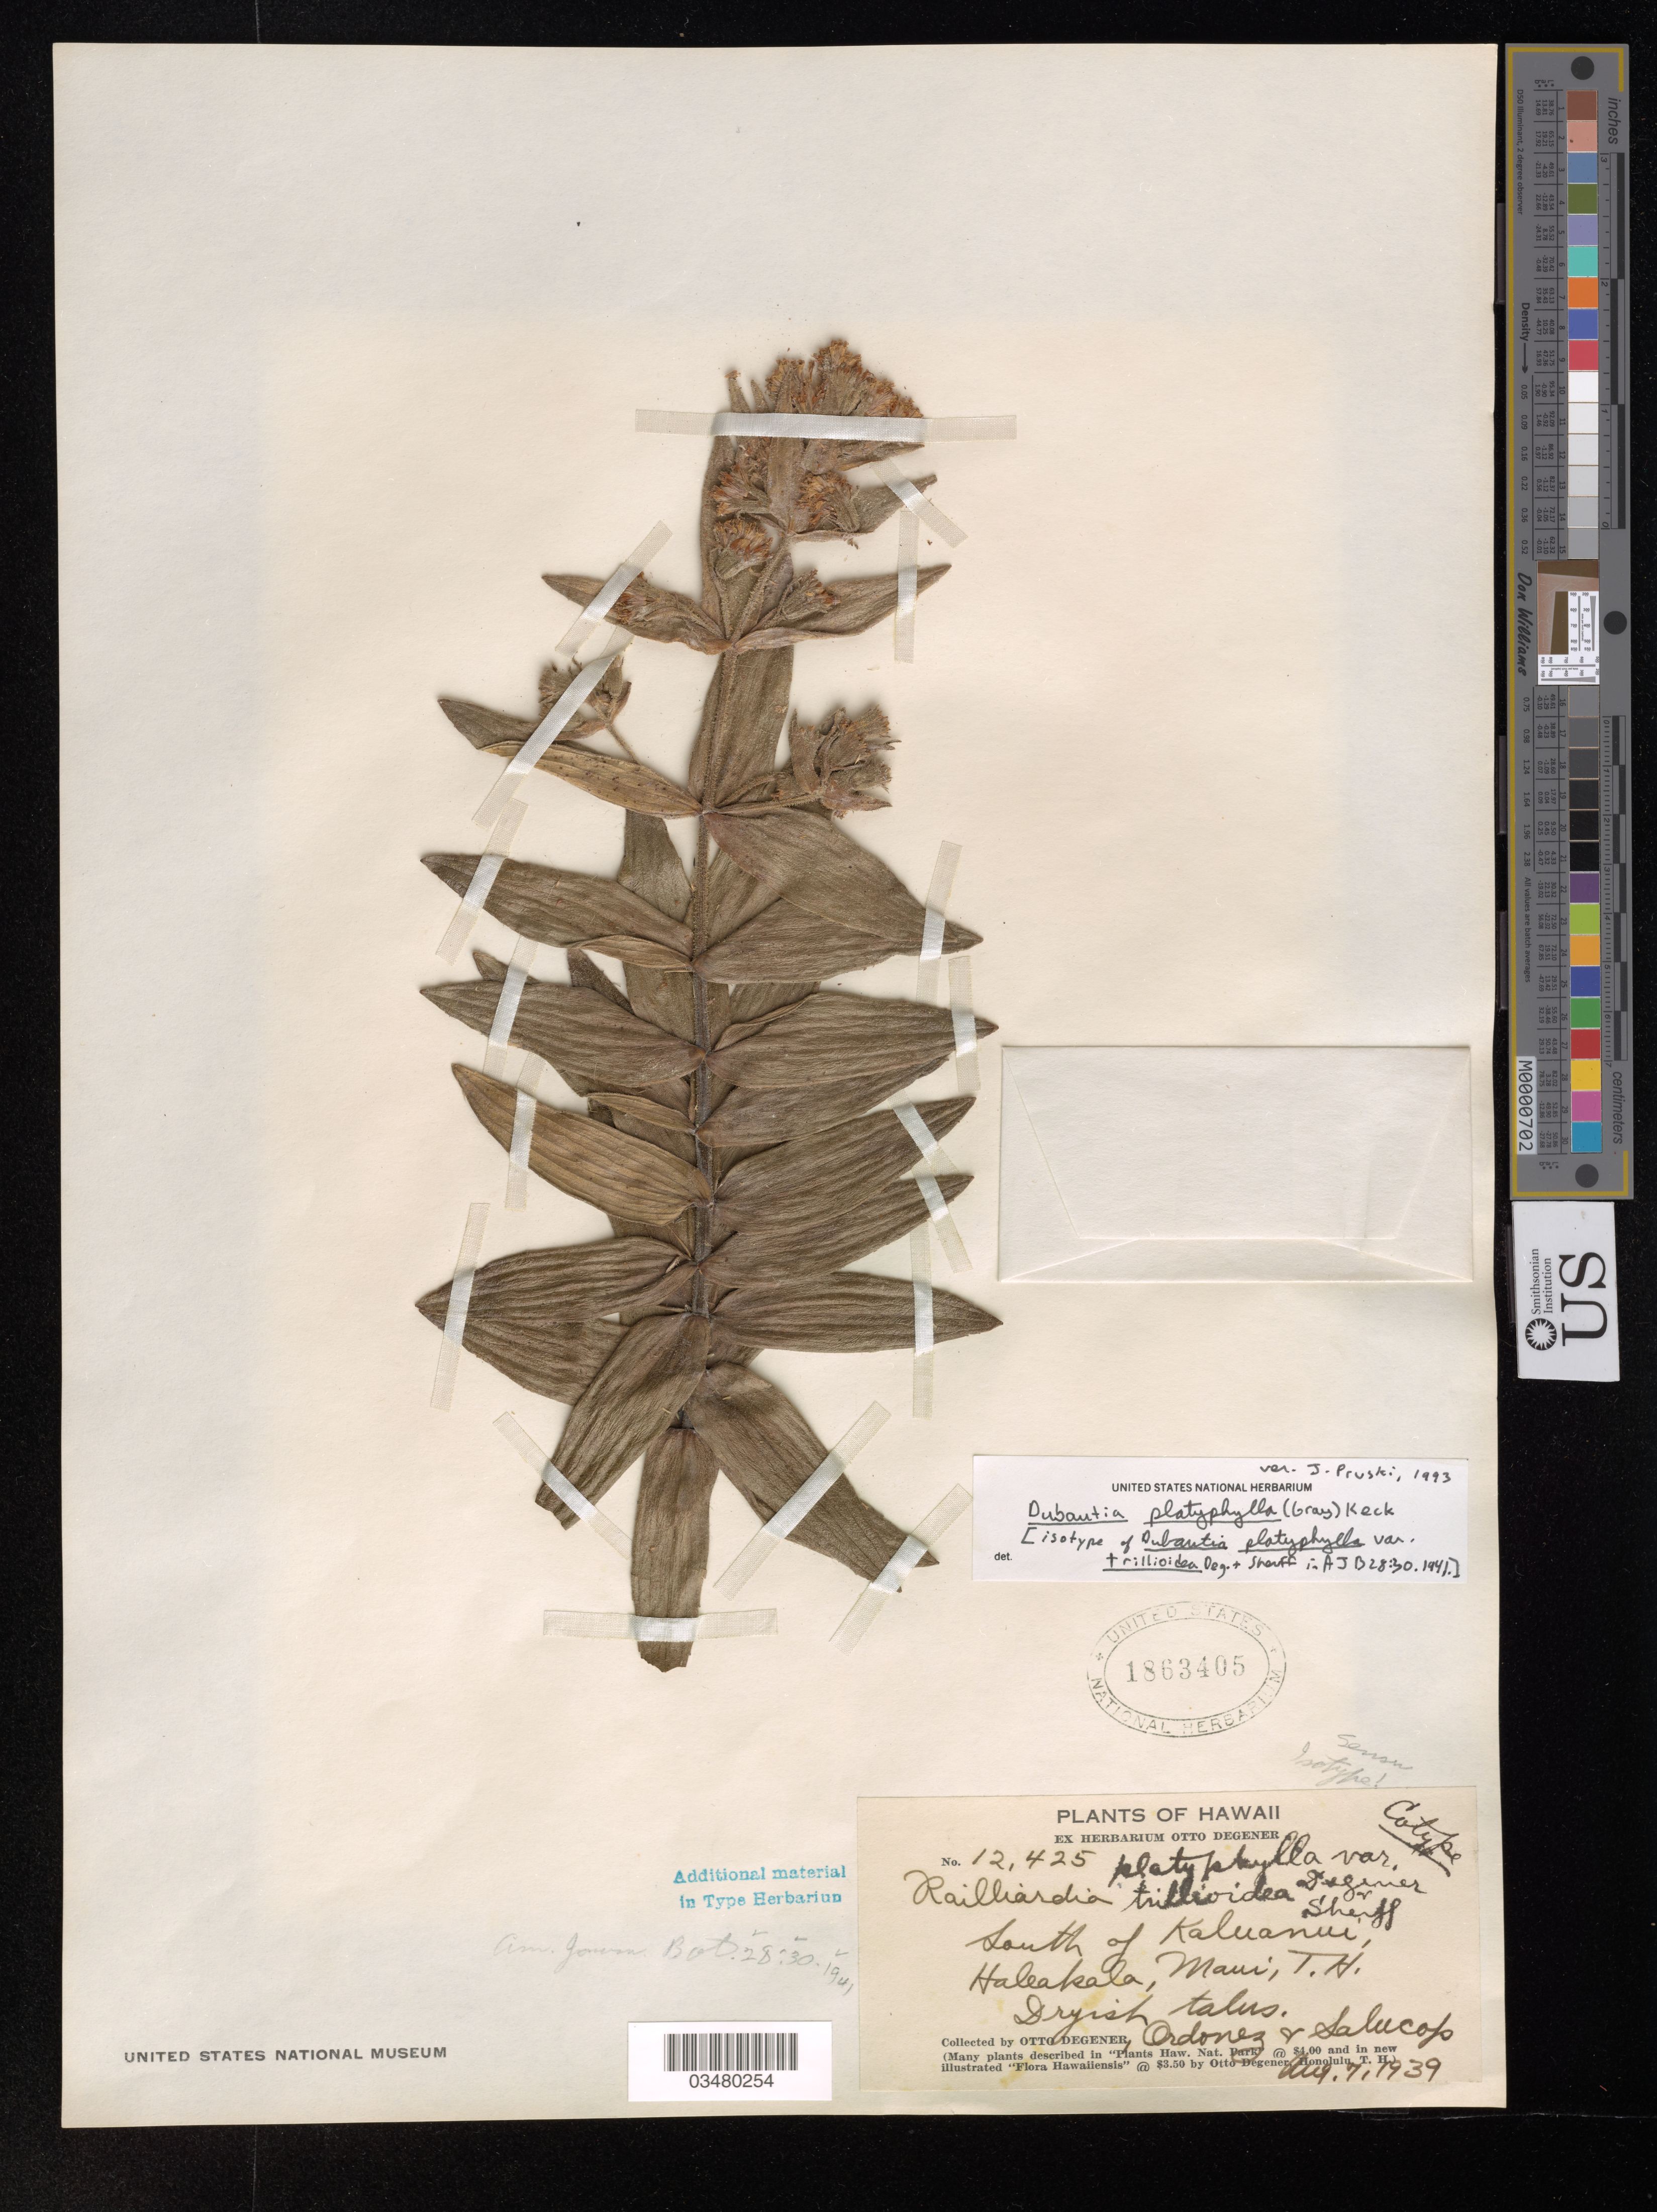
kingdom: Plantae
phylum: Tracheophyta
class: Magnoliopsida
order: Asterales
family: Asteraceae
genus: Railliardia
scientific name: Railliardia platyphylla var. trillioidea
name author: O. Deg. & Sherff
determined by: Pruski, J. F.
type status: Isotype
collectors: O. Degener, -. Ordonez & -- Salucop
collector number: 12425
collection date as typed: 07 Aug 1939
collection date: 1939-08-07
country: United States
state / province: Hawaii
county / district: Maui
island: Maui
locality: Maui, Haleakala, south of Kaluanui.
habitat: Dryish tallus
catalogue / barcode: US 1863405